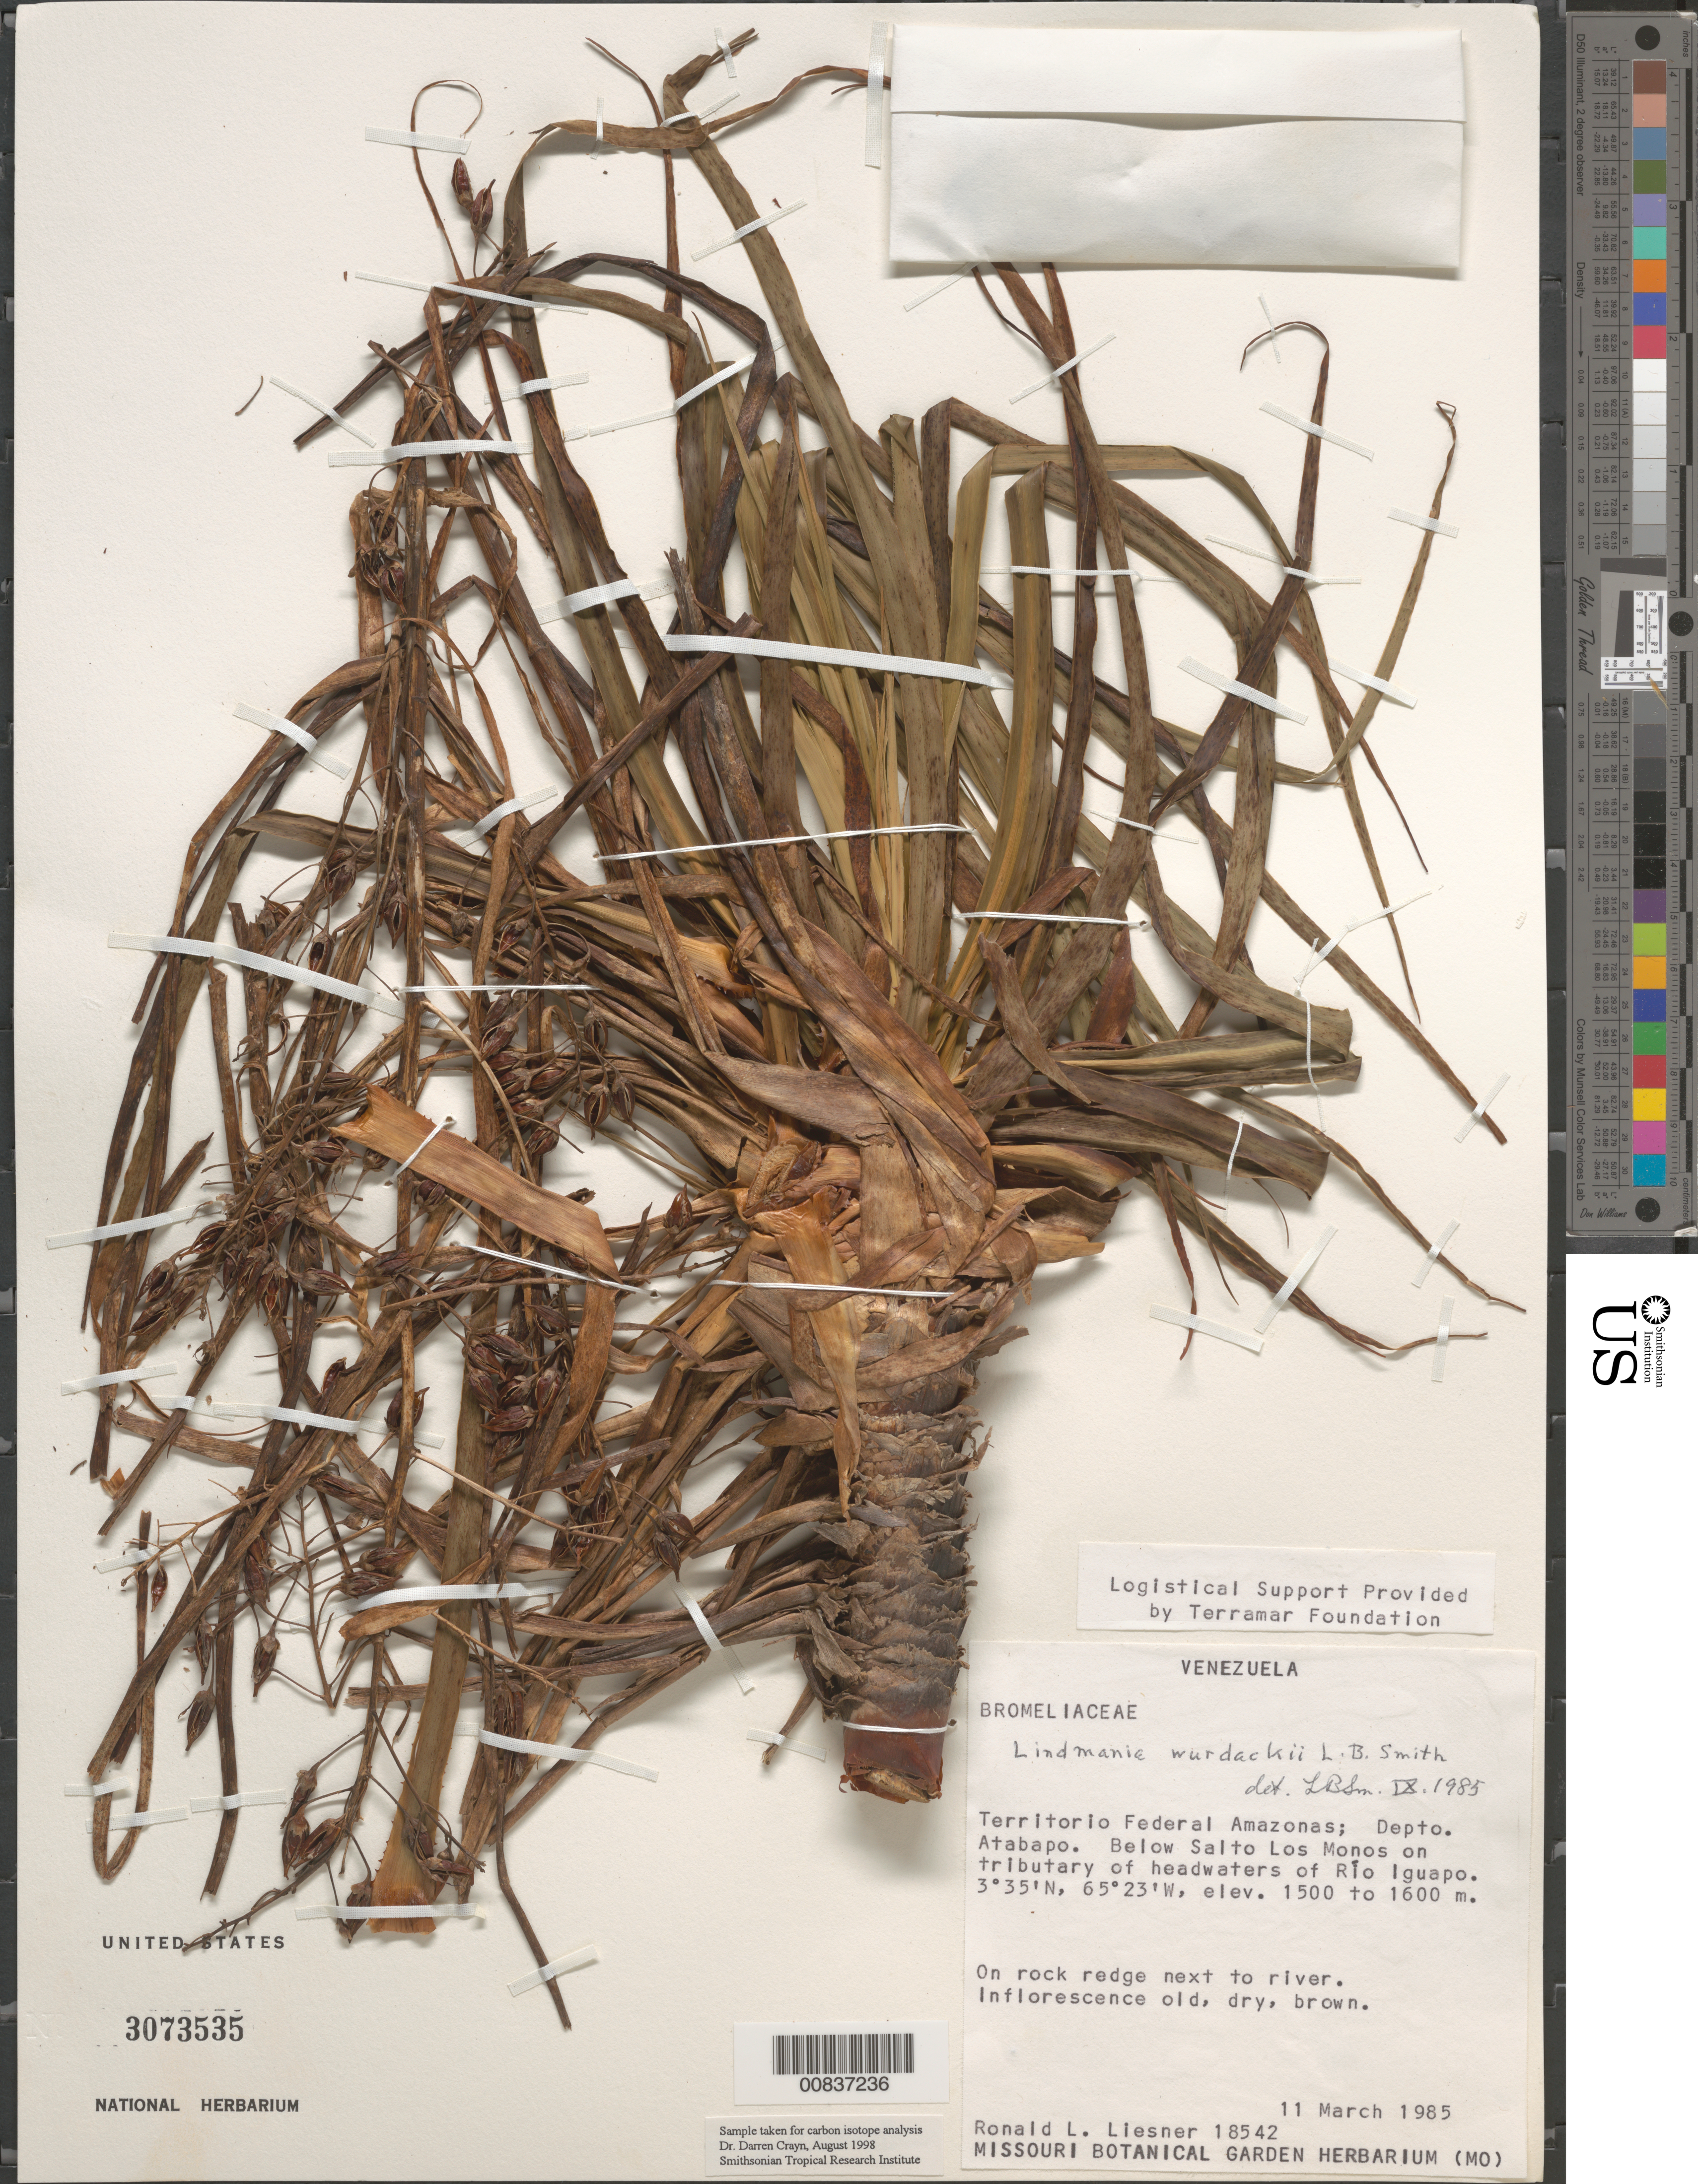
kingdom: Plantae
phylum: Tracheophyta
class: Liliopsida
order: Poales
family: Bromeliaceae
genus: Lindmania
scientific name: Lindmania wurdackii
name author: L.B. Sm.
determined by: Smith, Lyman B., (US), NMNH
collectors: R. L. Liesner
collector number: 18542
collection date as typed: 11-Mar-85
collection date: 1985-03-11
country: Venezuela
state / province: Amazonas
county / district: Atabapo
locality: Río Iguapo, below Salto Los Monos on tributary of headwaters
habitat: Rock edge next to river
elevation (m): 1500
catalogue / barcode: US 3073535